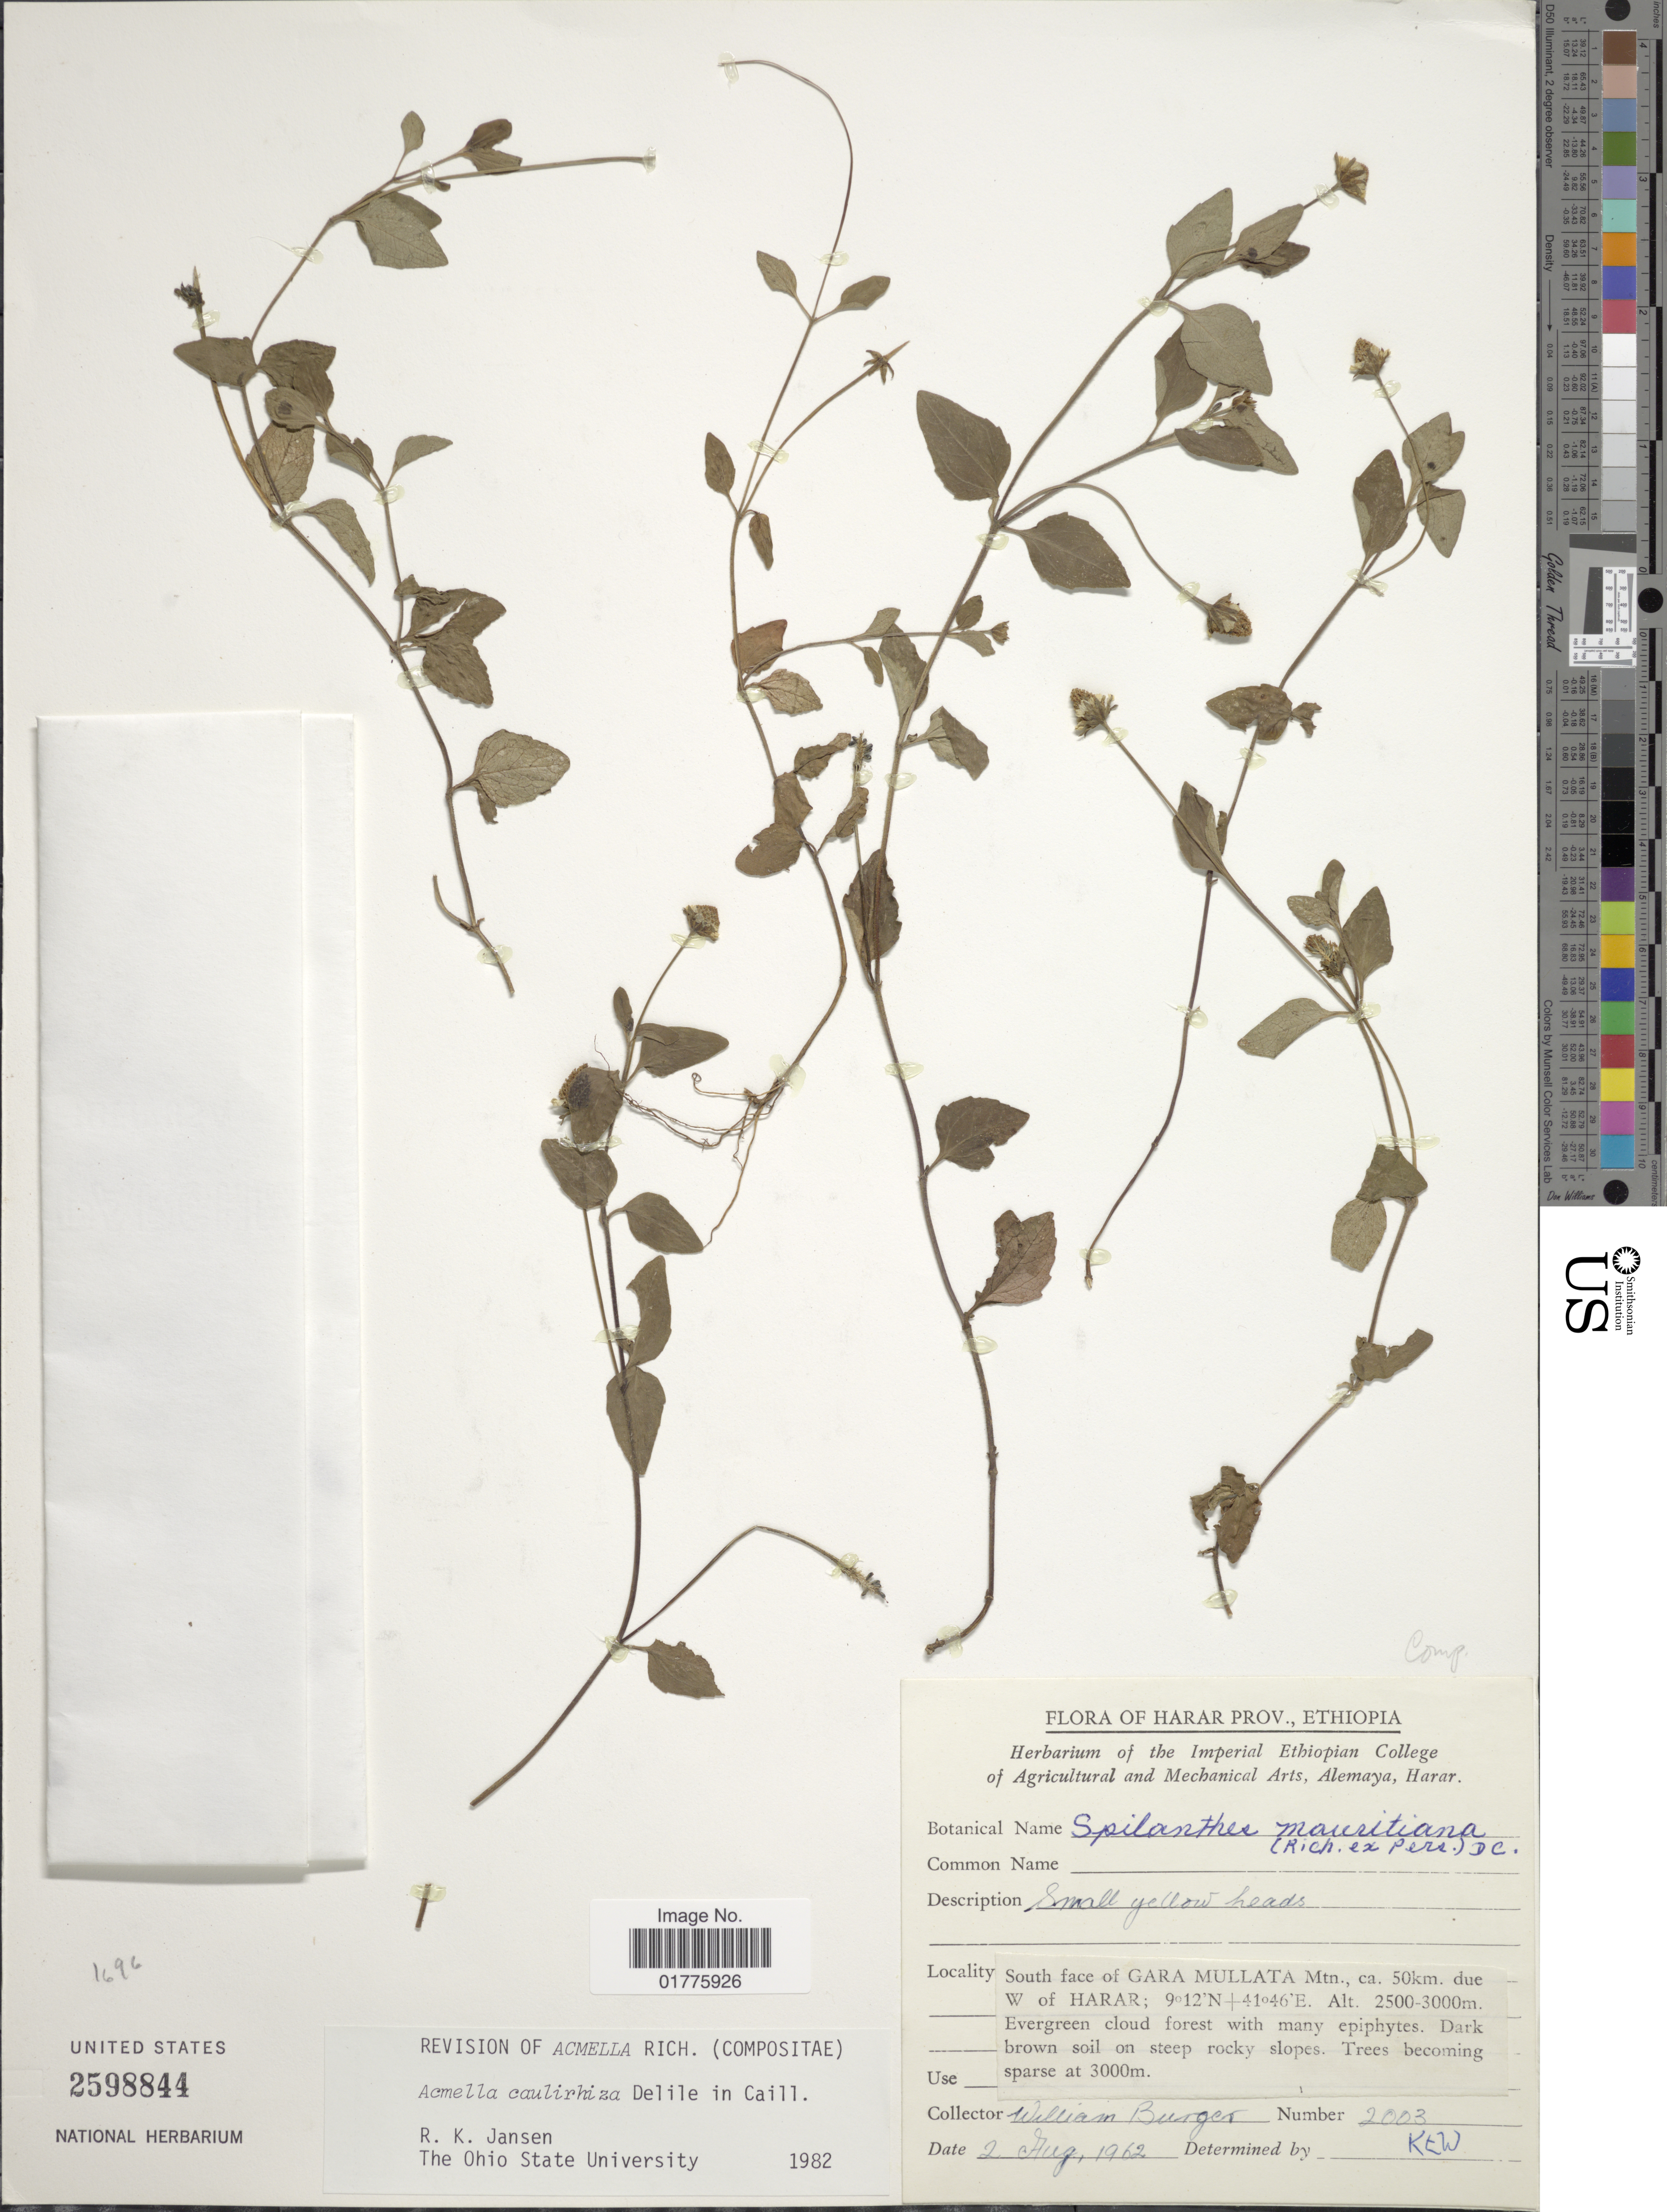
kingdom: Plantae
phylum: Tracheophyta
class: Magnoliopsida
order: Asterales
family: Asteraceae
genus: Acmella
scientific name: Acmella caulirhiza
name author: Delile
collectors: W. Burger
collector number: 2003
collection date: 1962-08-02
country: Ethiopia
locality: Harar Prov., South face of Gara Mullata Mtn., ca. 50km. due W of Harar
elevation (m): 2500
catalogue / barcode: US 2598844